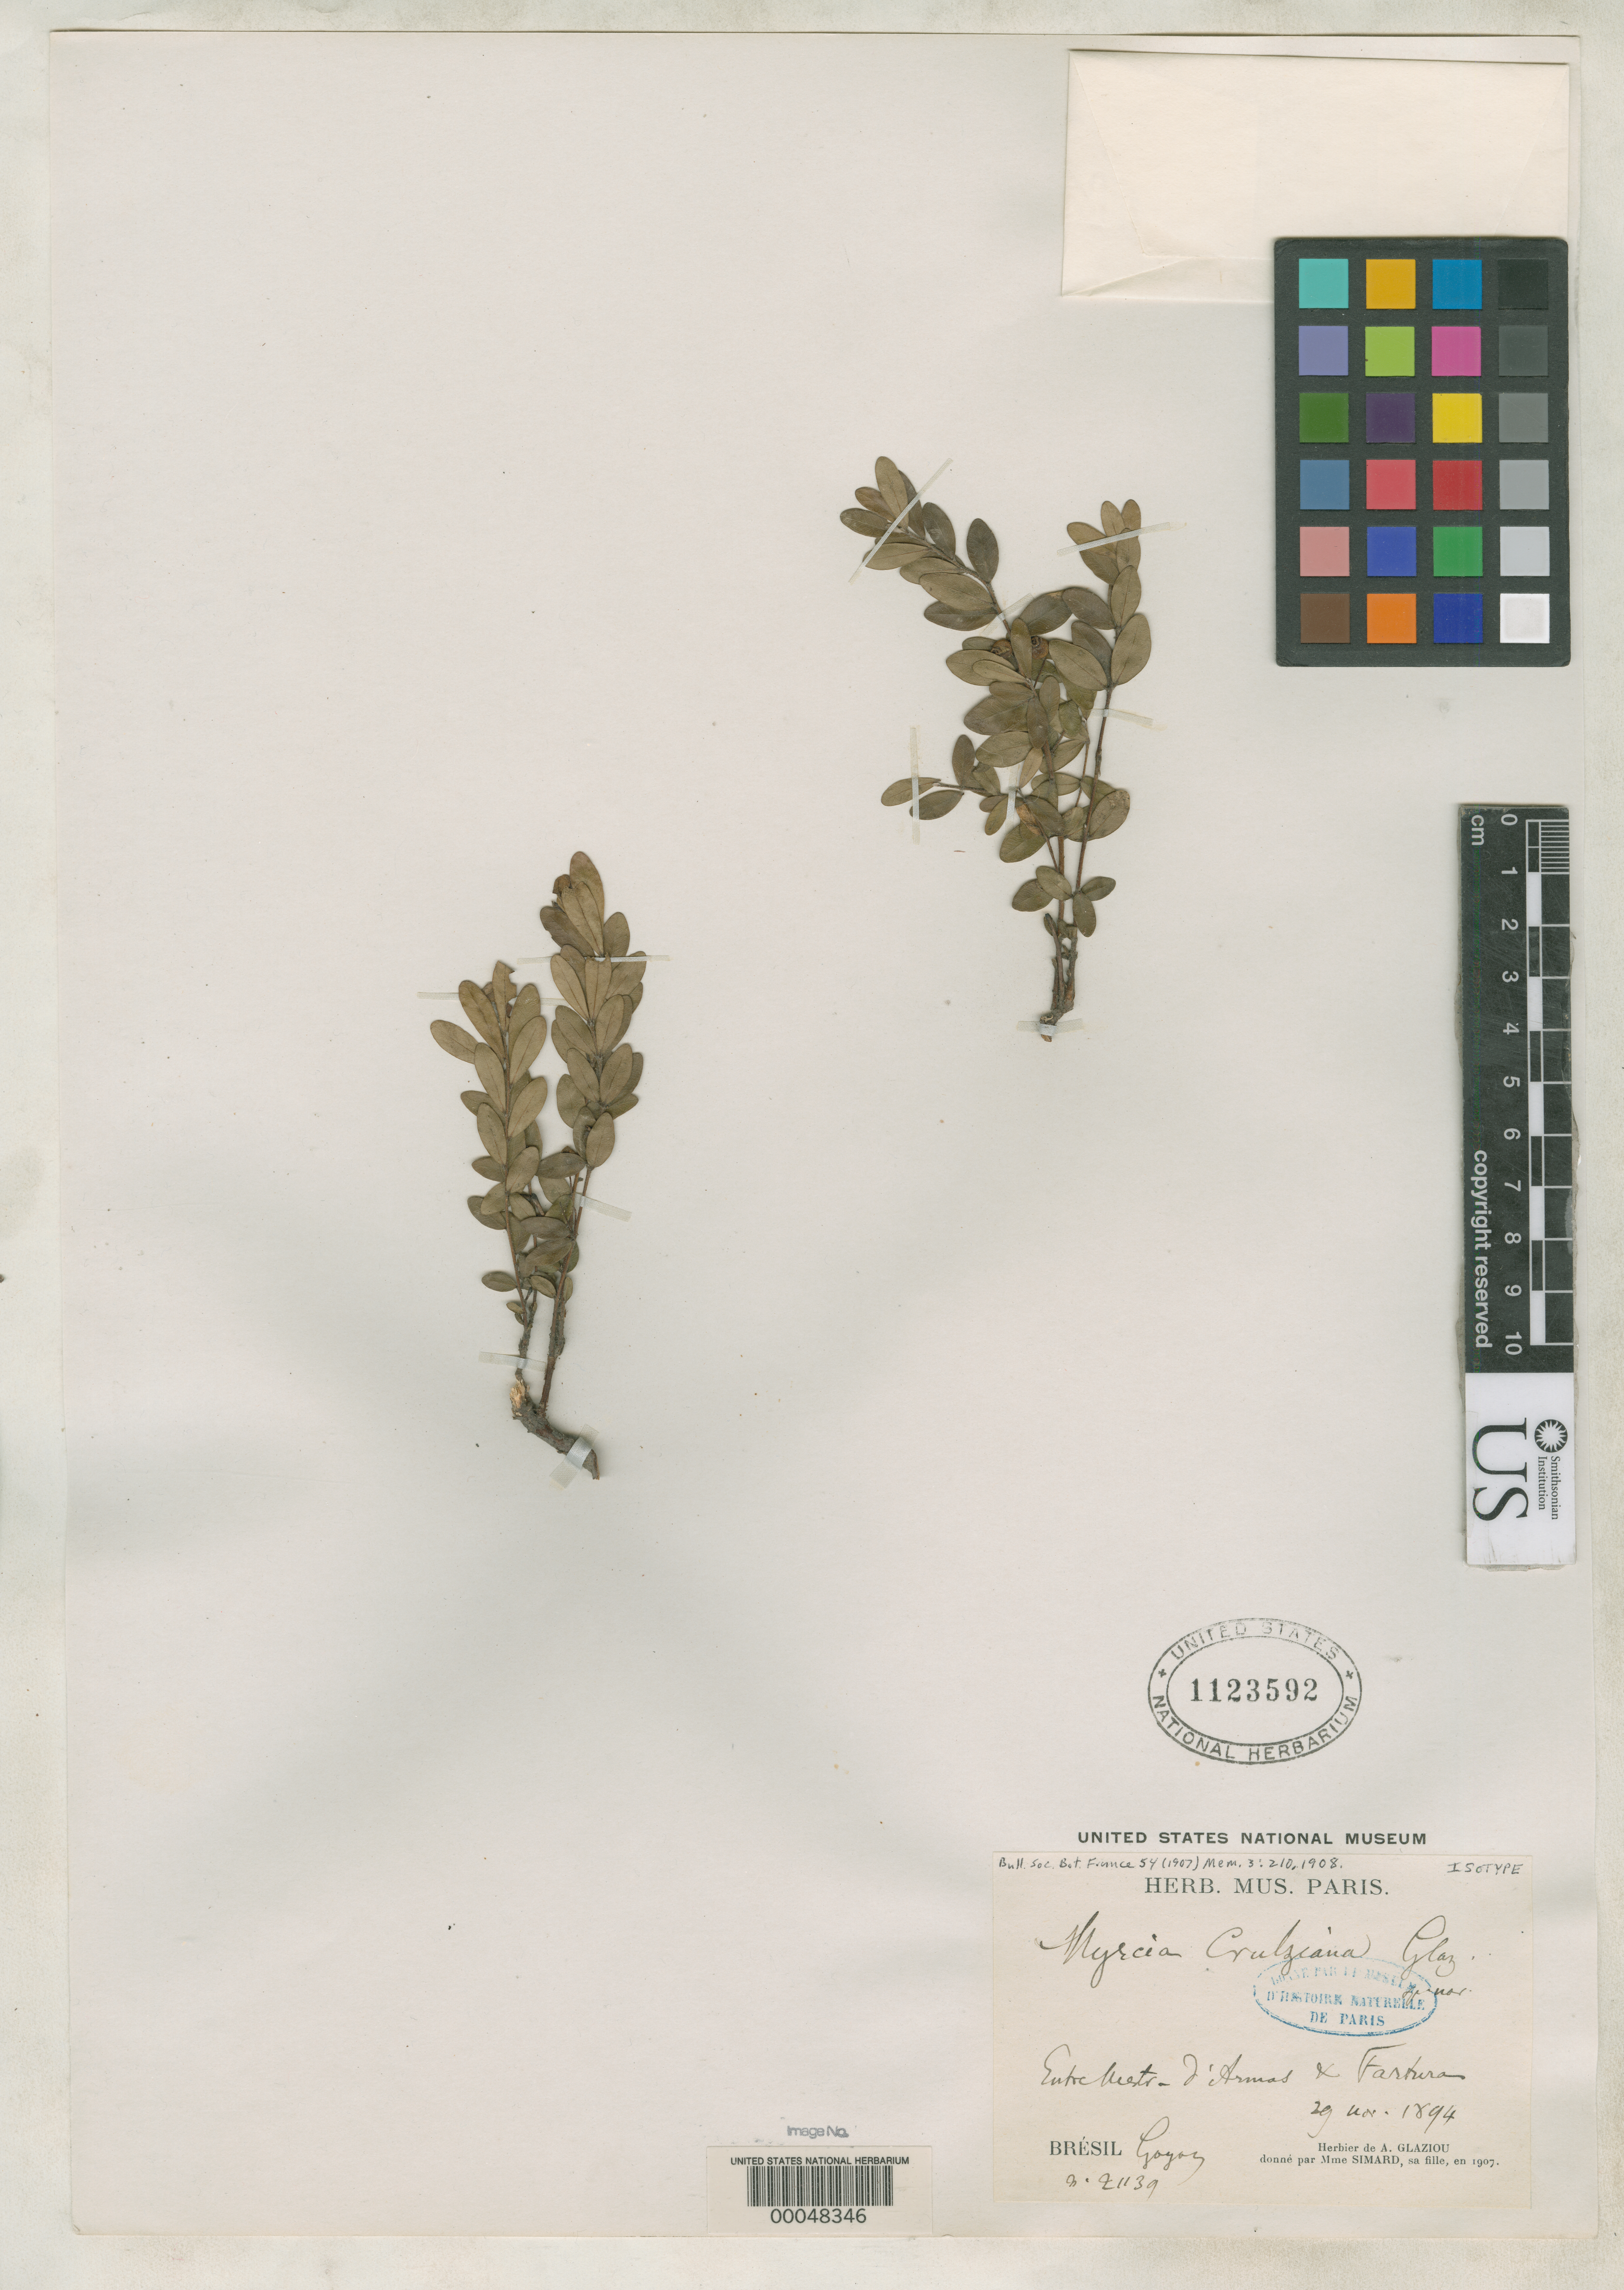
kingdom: Plantae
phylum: Tracheophyta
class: Magnoliopsida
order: Myrtales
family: Myrtaceae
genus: Myrcia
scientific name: Myrcia crulziana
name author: Glaz.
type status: Isotype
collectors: ex herb. Glaziou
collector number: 21139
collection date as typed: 29 Nov 1894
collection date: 1894-11-29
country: Brazil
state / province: Goiás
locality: Between d'Armad and Fartura.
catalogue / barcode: US 1123592